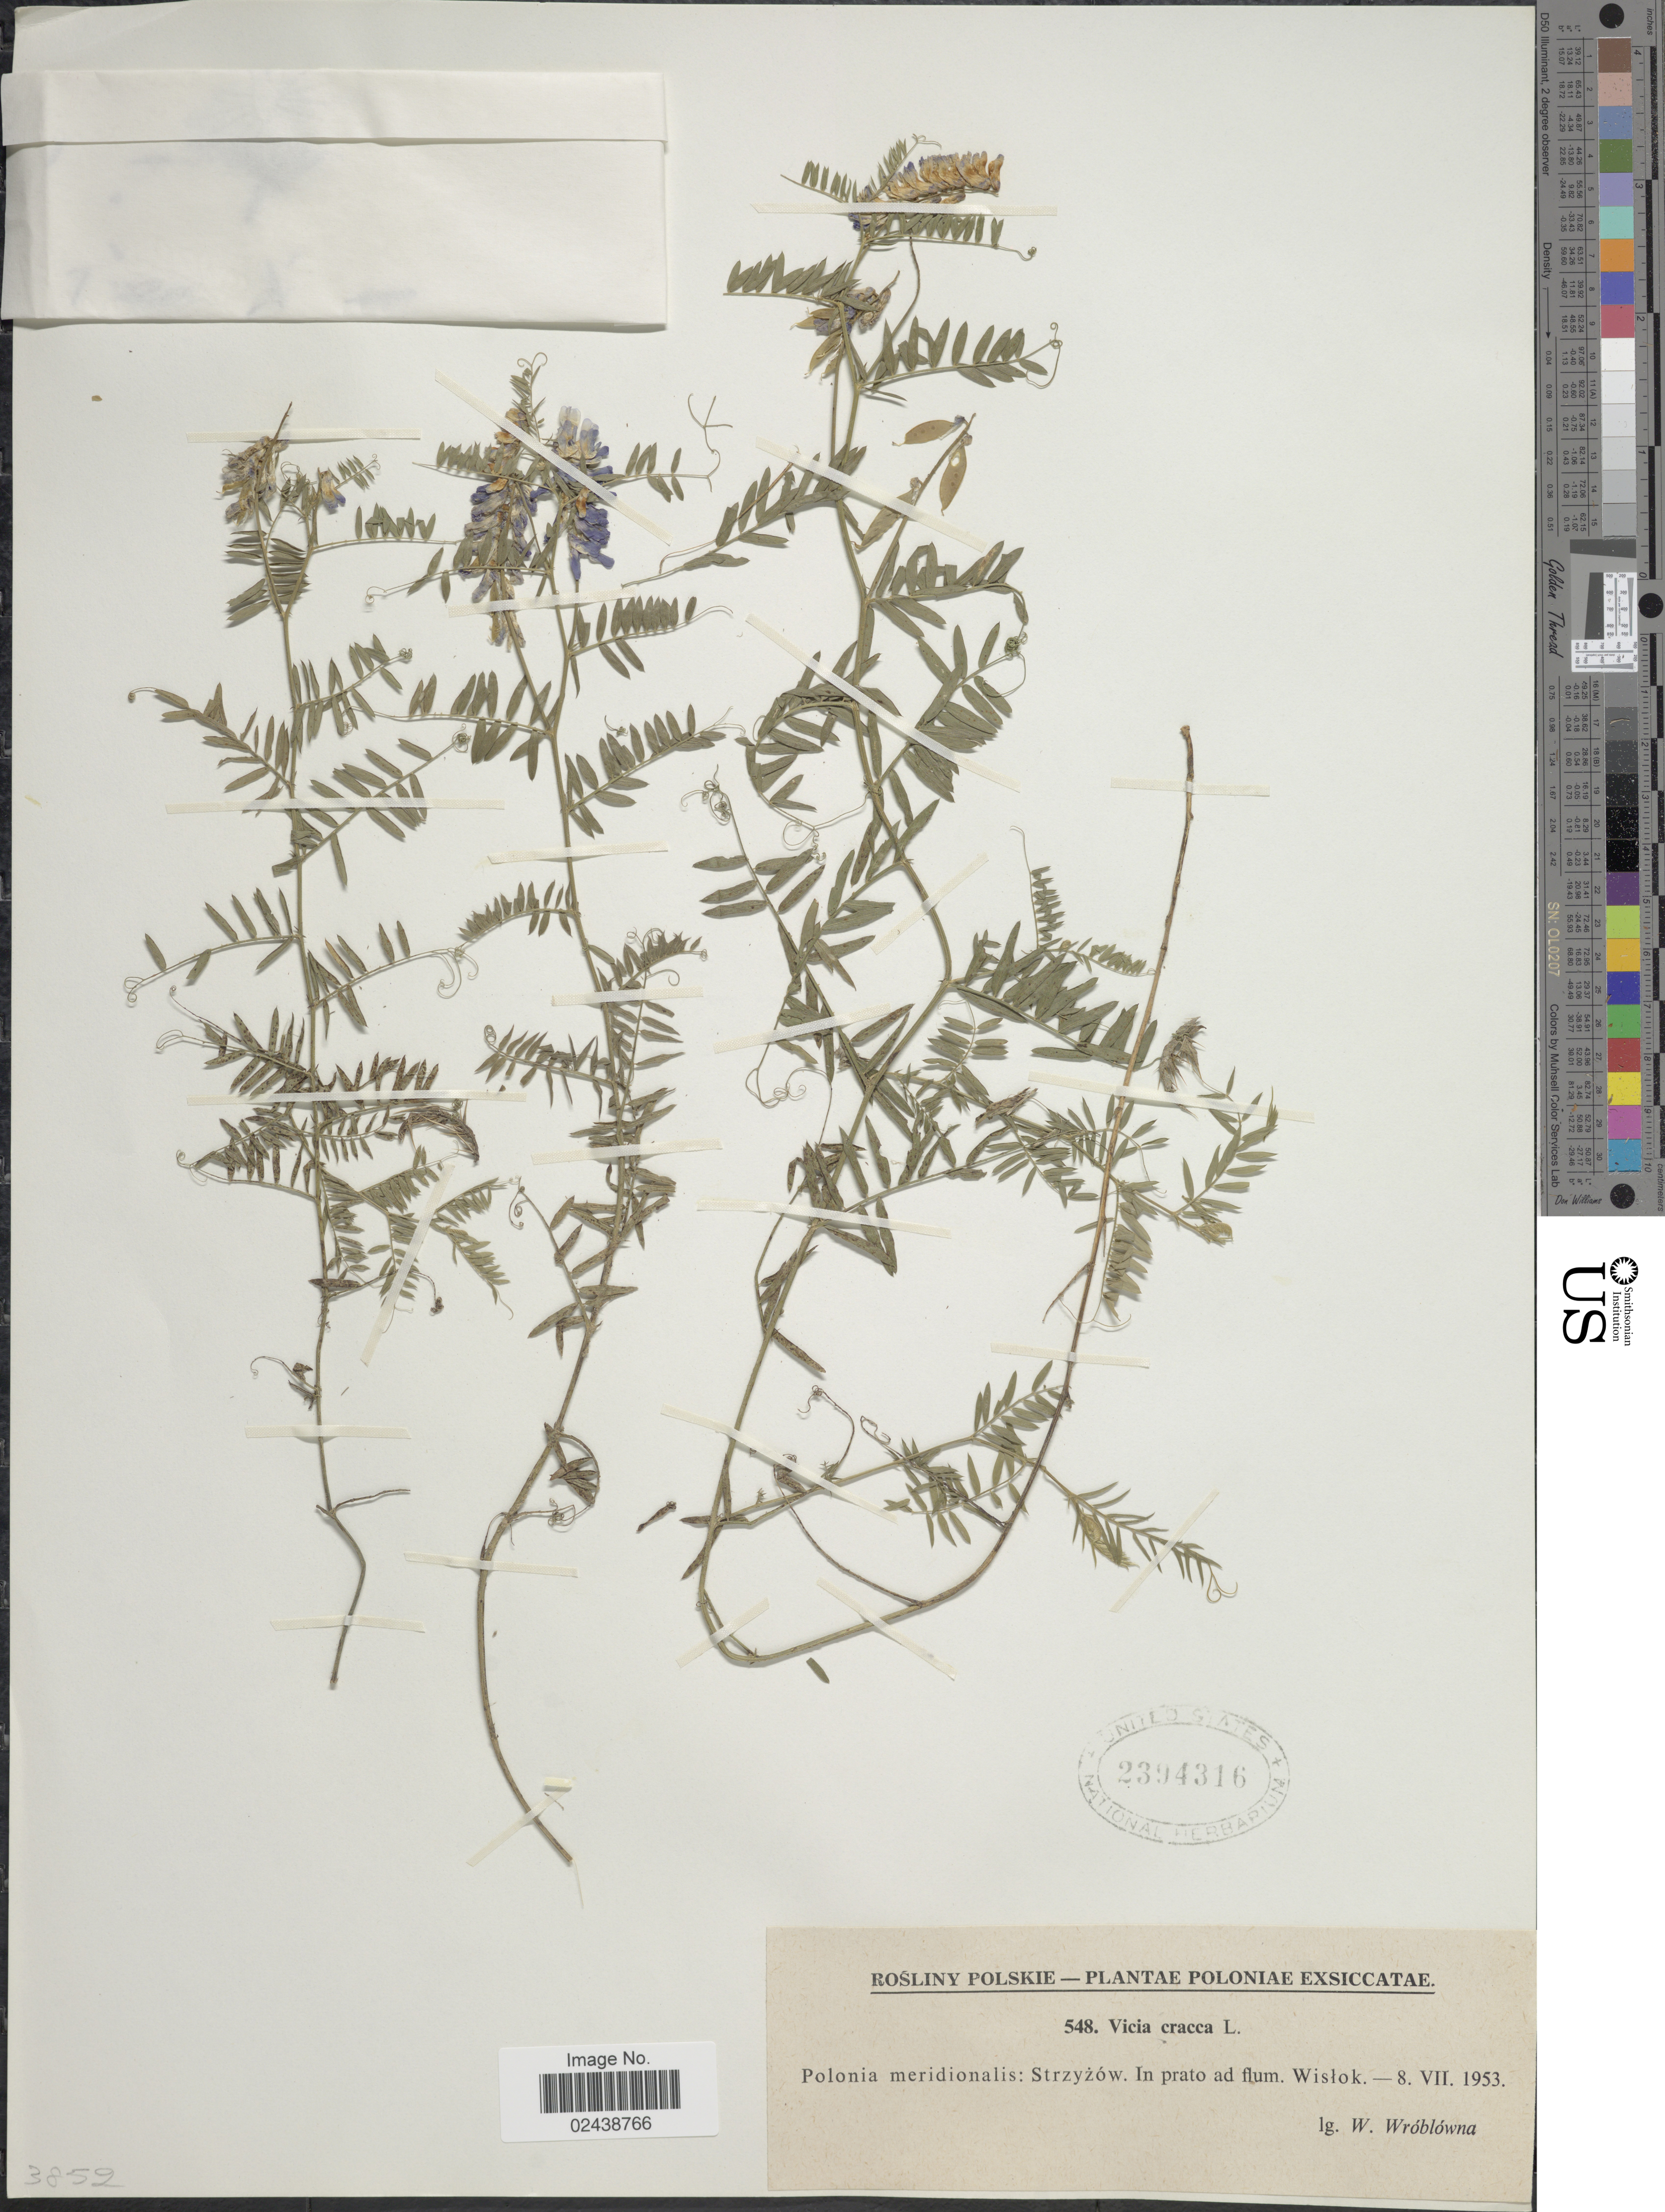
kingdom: Plantae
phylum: Tracheophyta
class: Magnoliopsida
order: Fabales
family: Fabaceae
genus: Vicia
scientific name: Vicia cracca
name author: L.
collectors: W. Wróblówna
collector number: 548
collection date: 1953-07-08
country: Poland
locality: Polonia meridionalis: Strzyzow. In prato ad flum. Wislok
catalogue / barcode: US 2394316